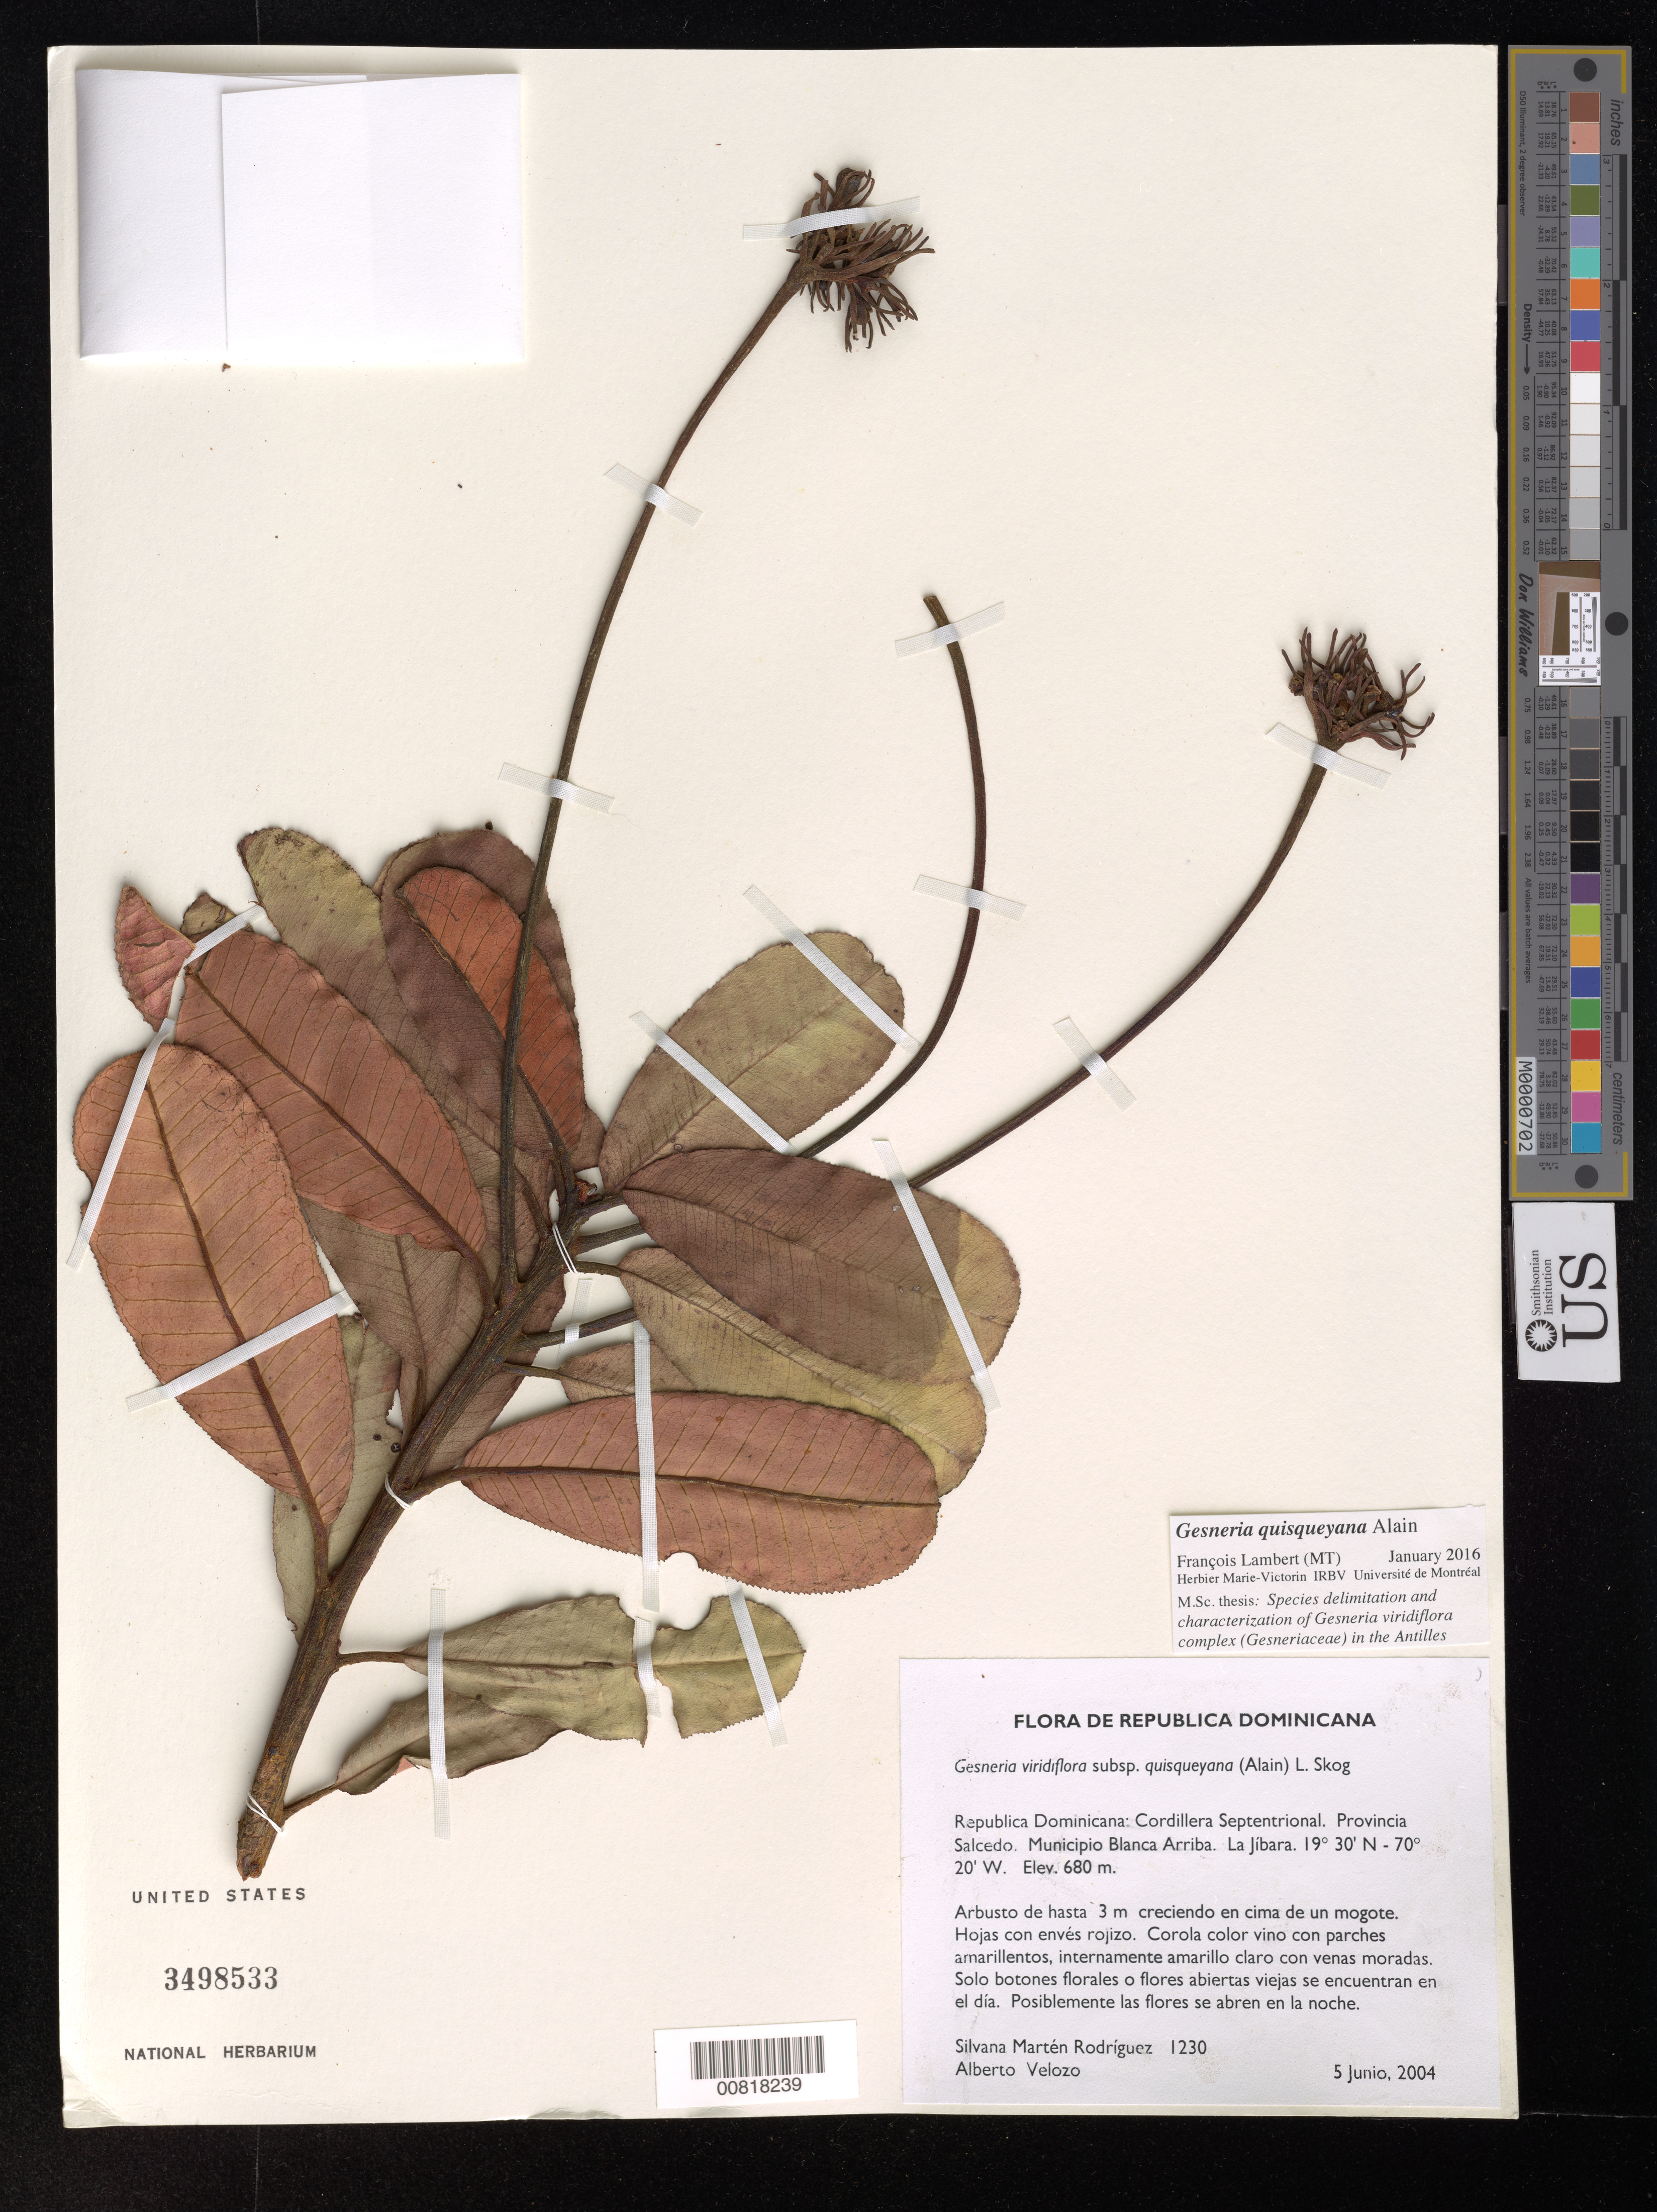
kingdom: Plantae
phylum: Tracheophyta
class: Magnoliopsida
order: Lamiales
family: Gesneriaceae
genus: Gesneria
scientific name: Gesneria quisqueyana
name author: Alain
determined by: Lambert, Francois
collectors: S. Martén-Rodríguez & A. Velozo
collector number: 1230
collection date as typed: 05 Jun 2004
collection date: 2004-06-05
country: Dominican Republic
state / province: Hermanas Mirabal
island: Hispaniola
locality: Republica Dominicana: Cordillera Septentrional. Provincia Salcedo. Municipio Blanca Arriba. La Jibara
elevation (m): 680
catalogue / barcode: US 3498533